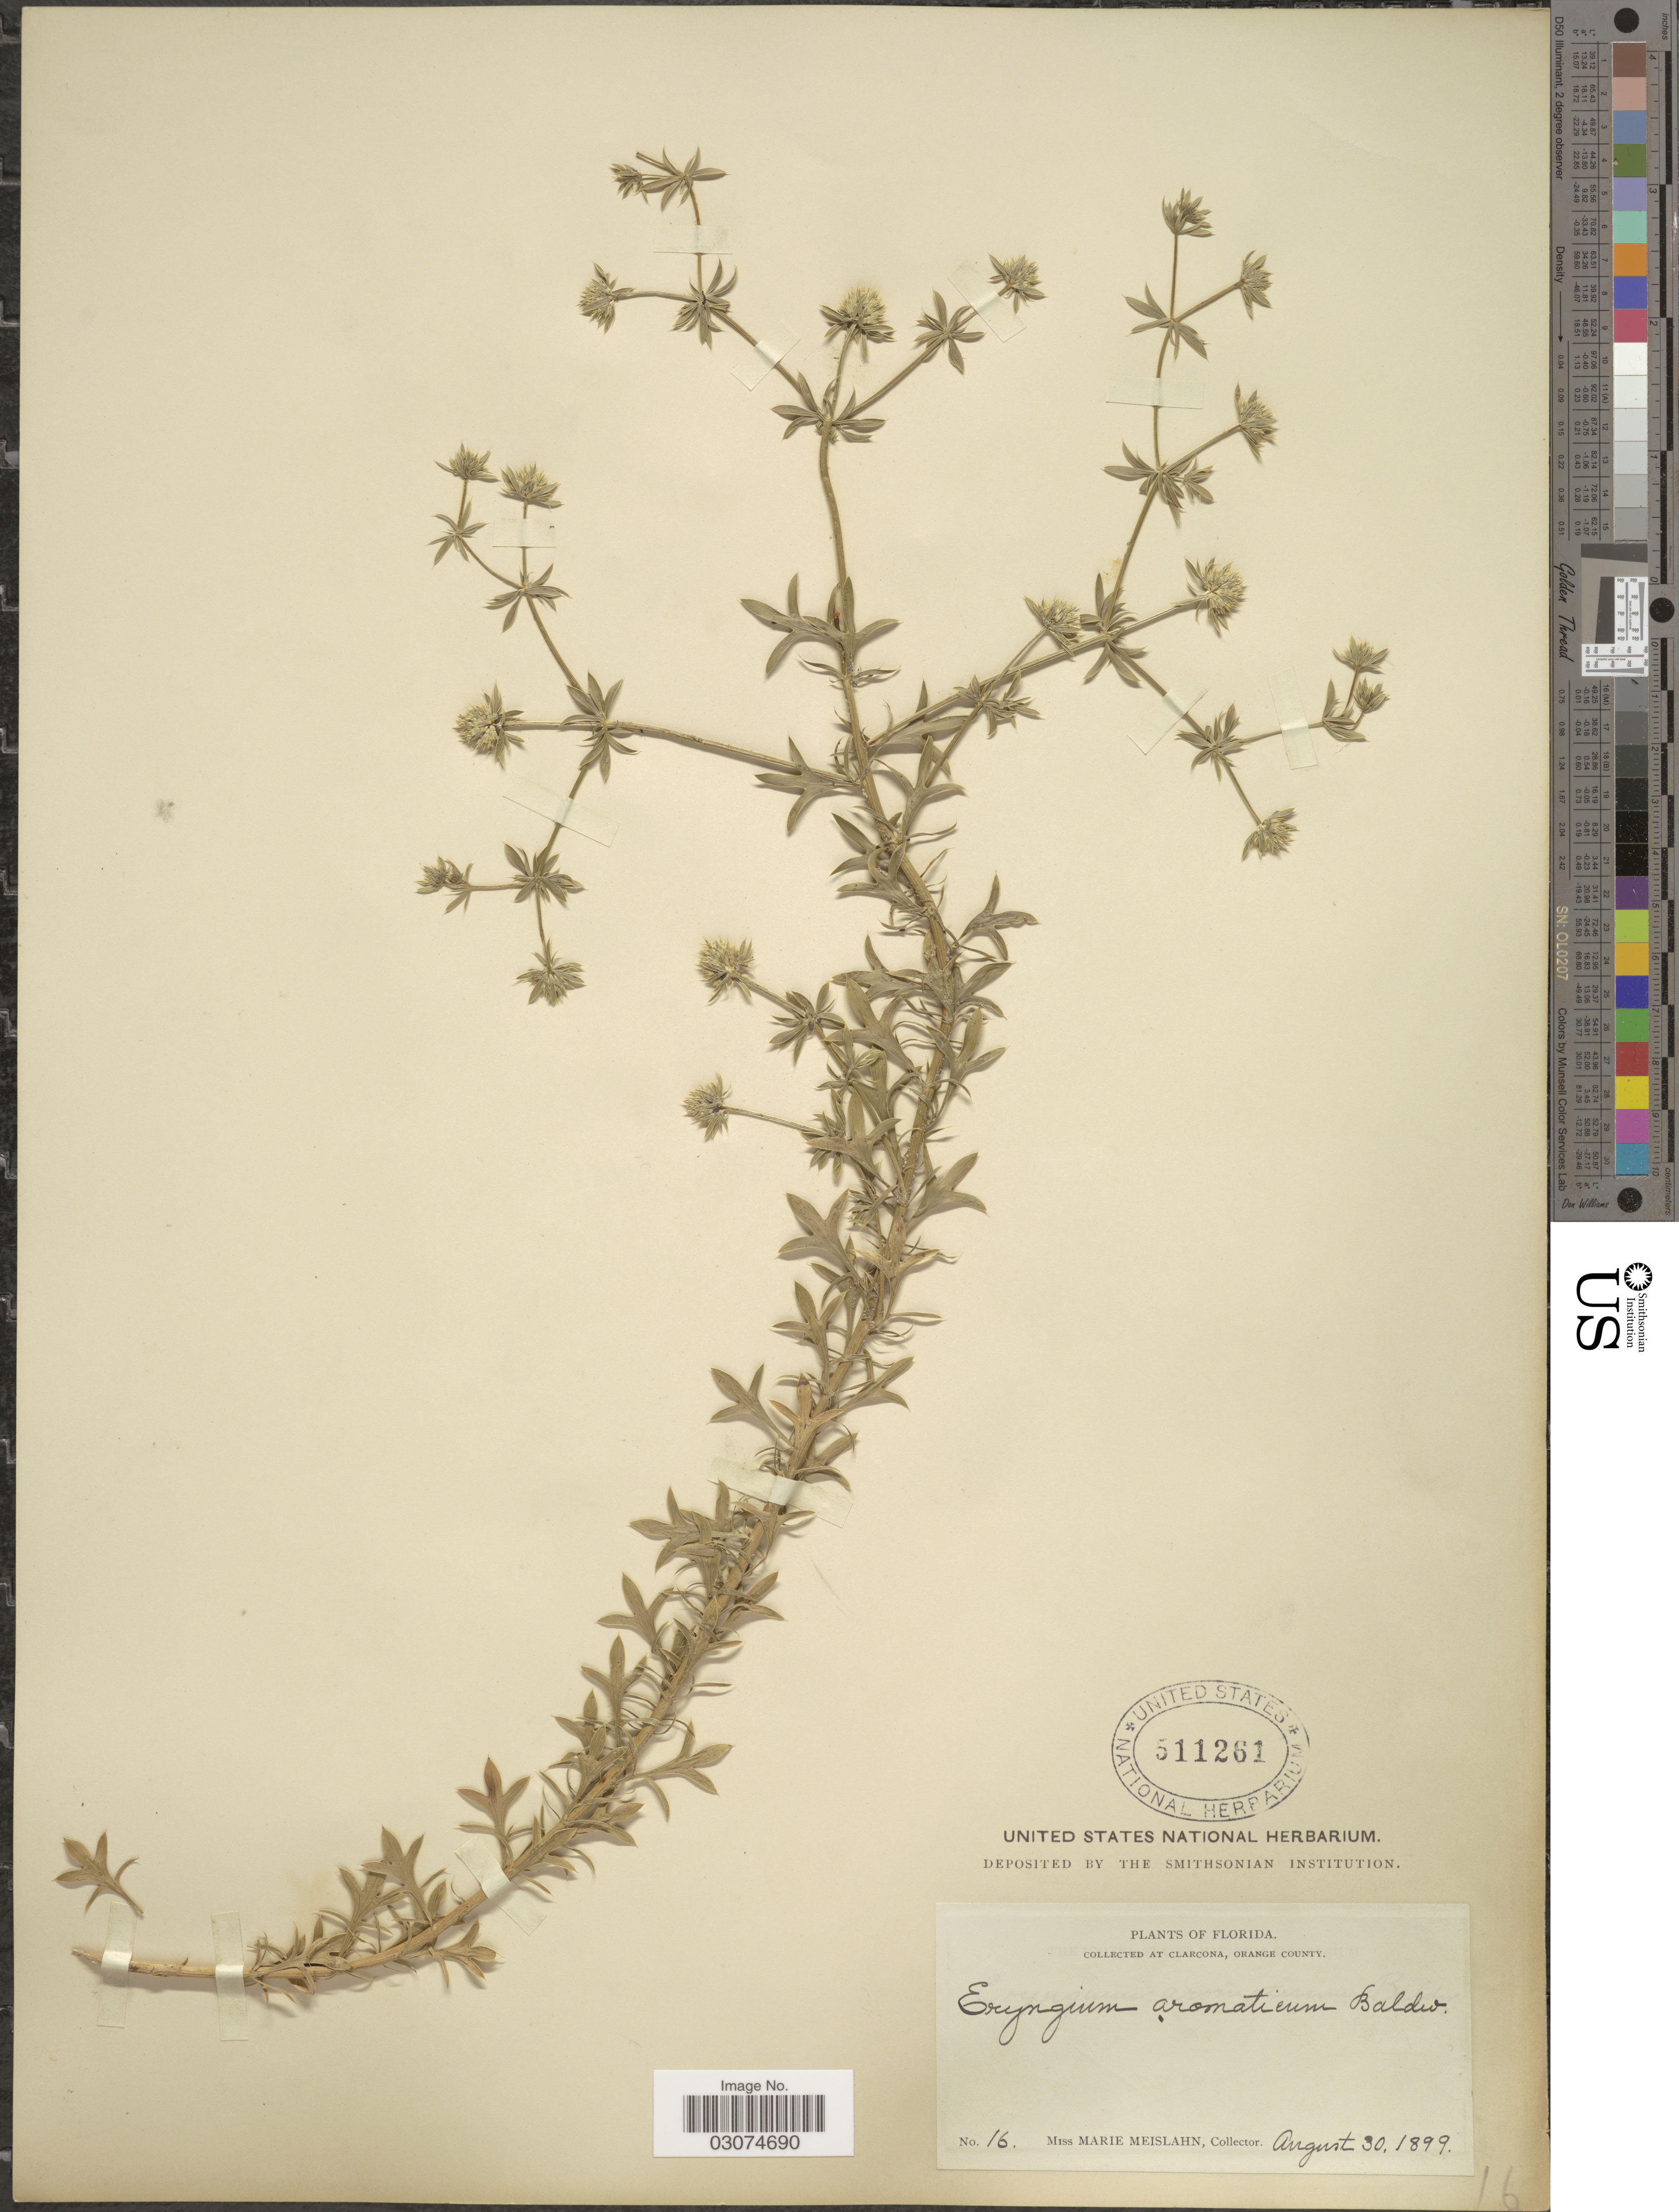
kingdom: Plantae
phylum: Tracheophyta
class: Magnoliopsida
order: Apiales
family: Apiaceae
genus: Eryngium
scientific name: Eryngium aromaticum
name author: Baldwin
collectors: M. Meislahn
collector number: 16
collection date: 1899-08-30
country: United States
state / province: Florida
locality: Clarcona, Orange County.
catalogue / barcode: US 511261